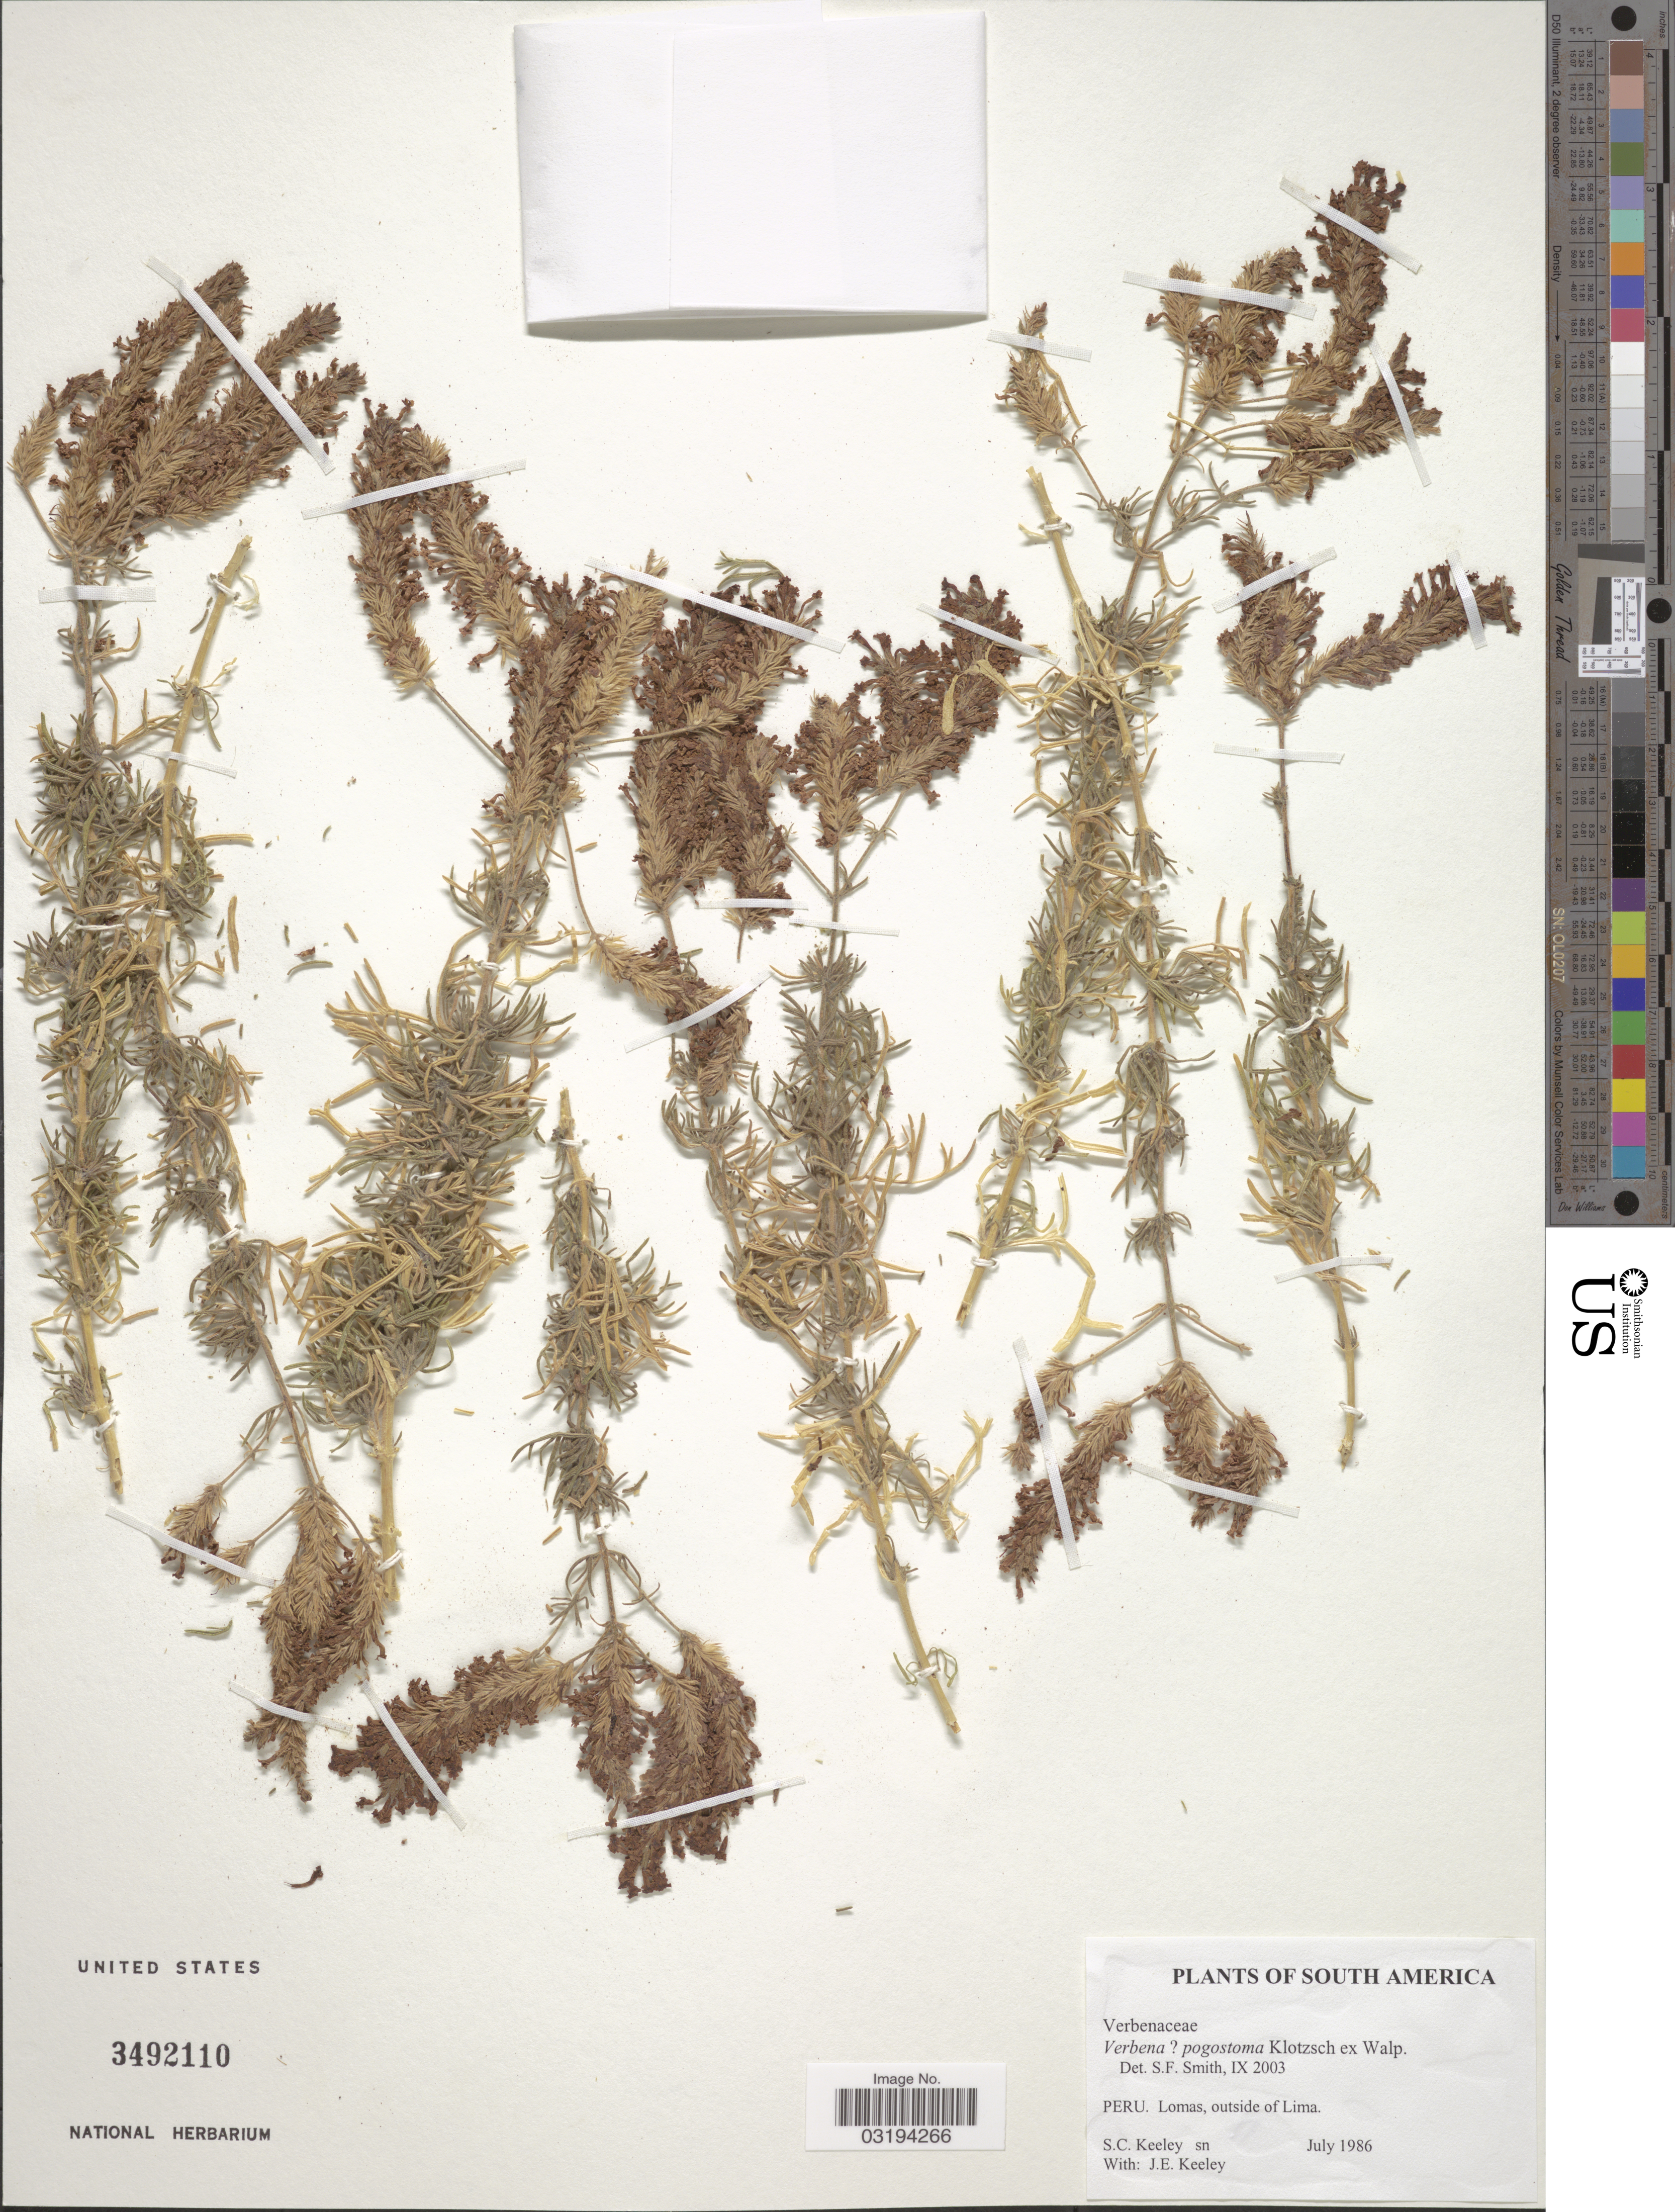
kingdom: Plantae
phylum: Tracheophyta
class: Magnoliopsida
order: Lamiales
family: Verbenaceae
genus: Verbena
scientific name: Verbena pogostoma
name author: Klotzsch ex Walp.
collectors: S. C. Keeley & J. E. Keeley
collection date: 1986-07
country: Peru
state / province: Lima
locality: Lomas, outside of Lima.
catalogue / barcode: US 3492110